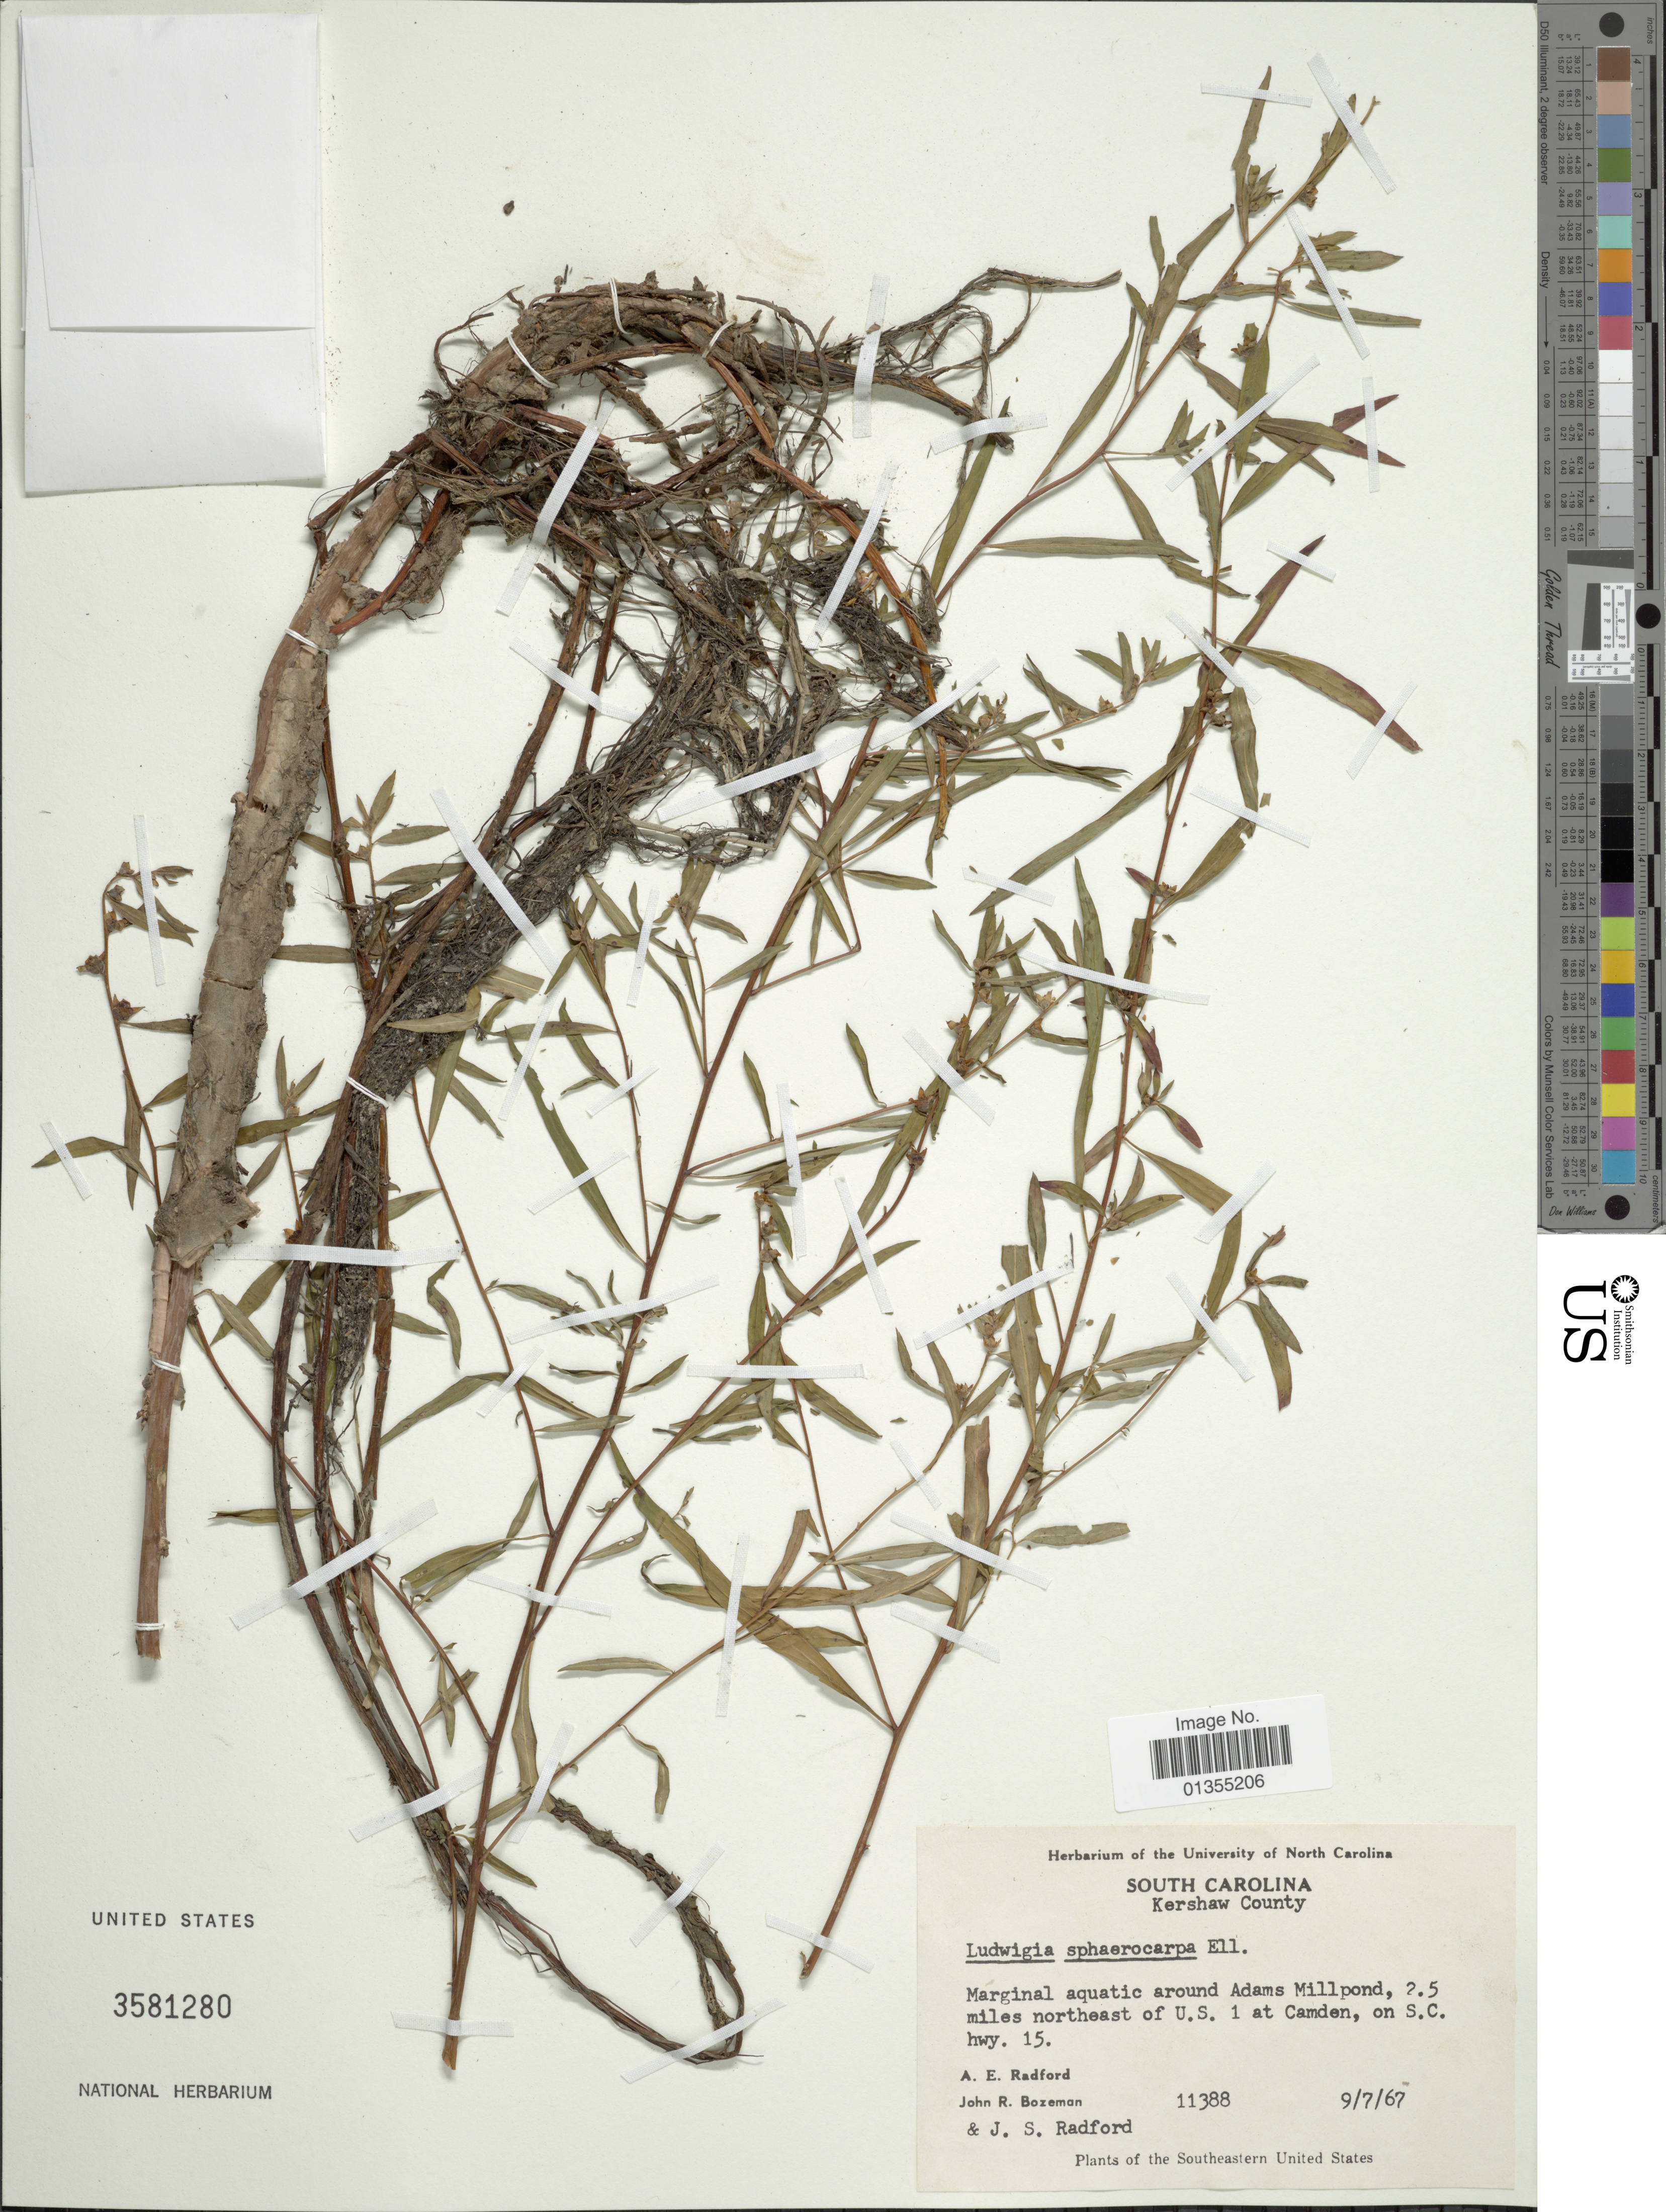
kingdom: Plantae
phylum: Tracheophyta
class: Magnoliopsida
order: Myrtales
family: Onagraceae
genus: Ludwigia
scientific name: Ludwigia sphaerocarpa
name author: Elliott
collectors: A. E. Radford, J. R. Bozeman & J. S. Radford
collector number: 11388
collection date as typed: Transcribed d/m/y: 9/7/67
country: United States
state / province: South Carolina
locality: Kershaw County. Marginal aquatic around Adams Millpond, 2.5 miles northeast of U.S. 1 at Camden, on S.C. hwy. 15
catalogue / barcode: US 3581280